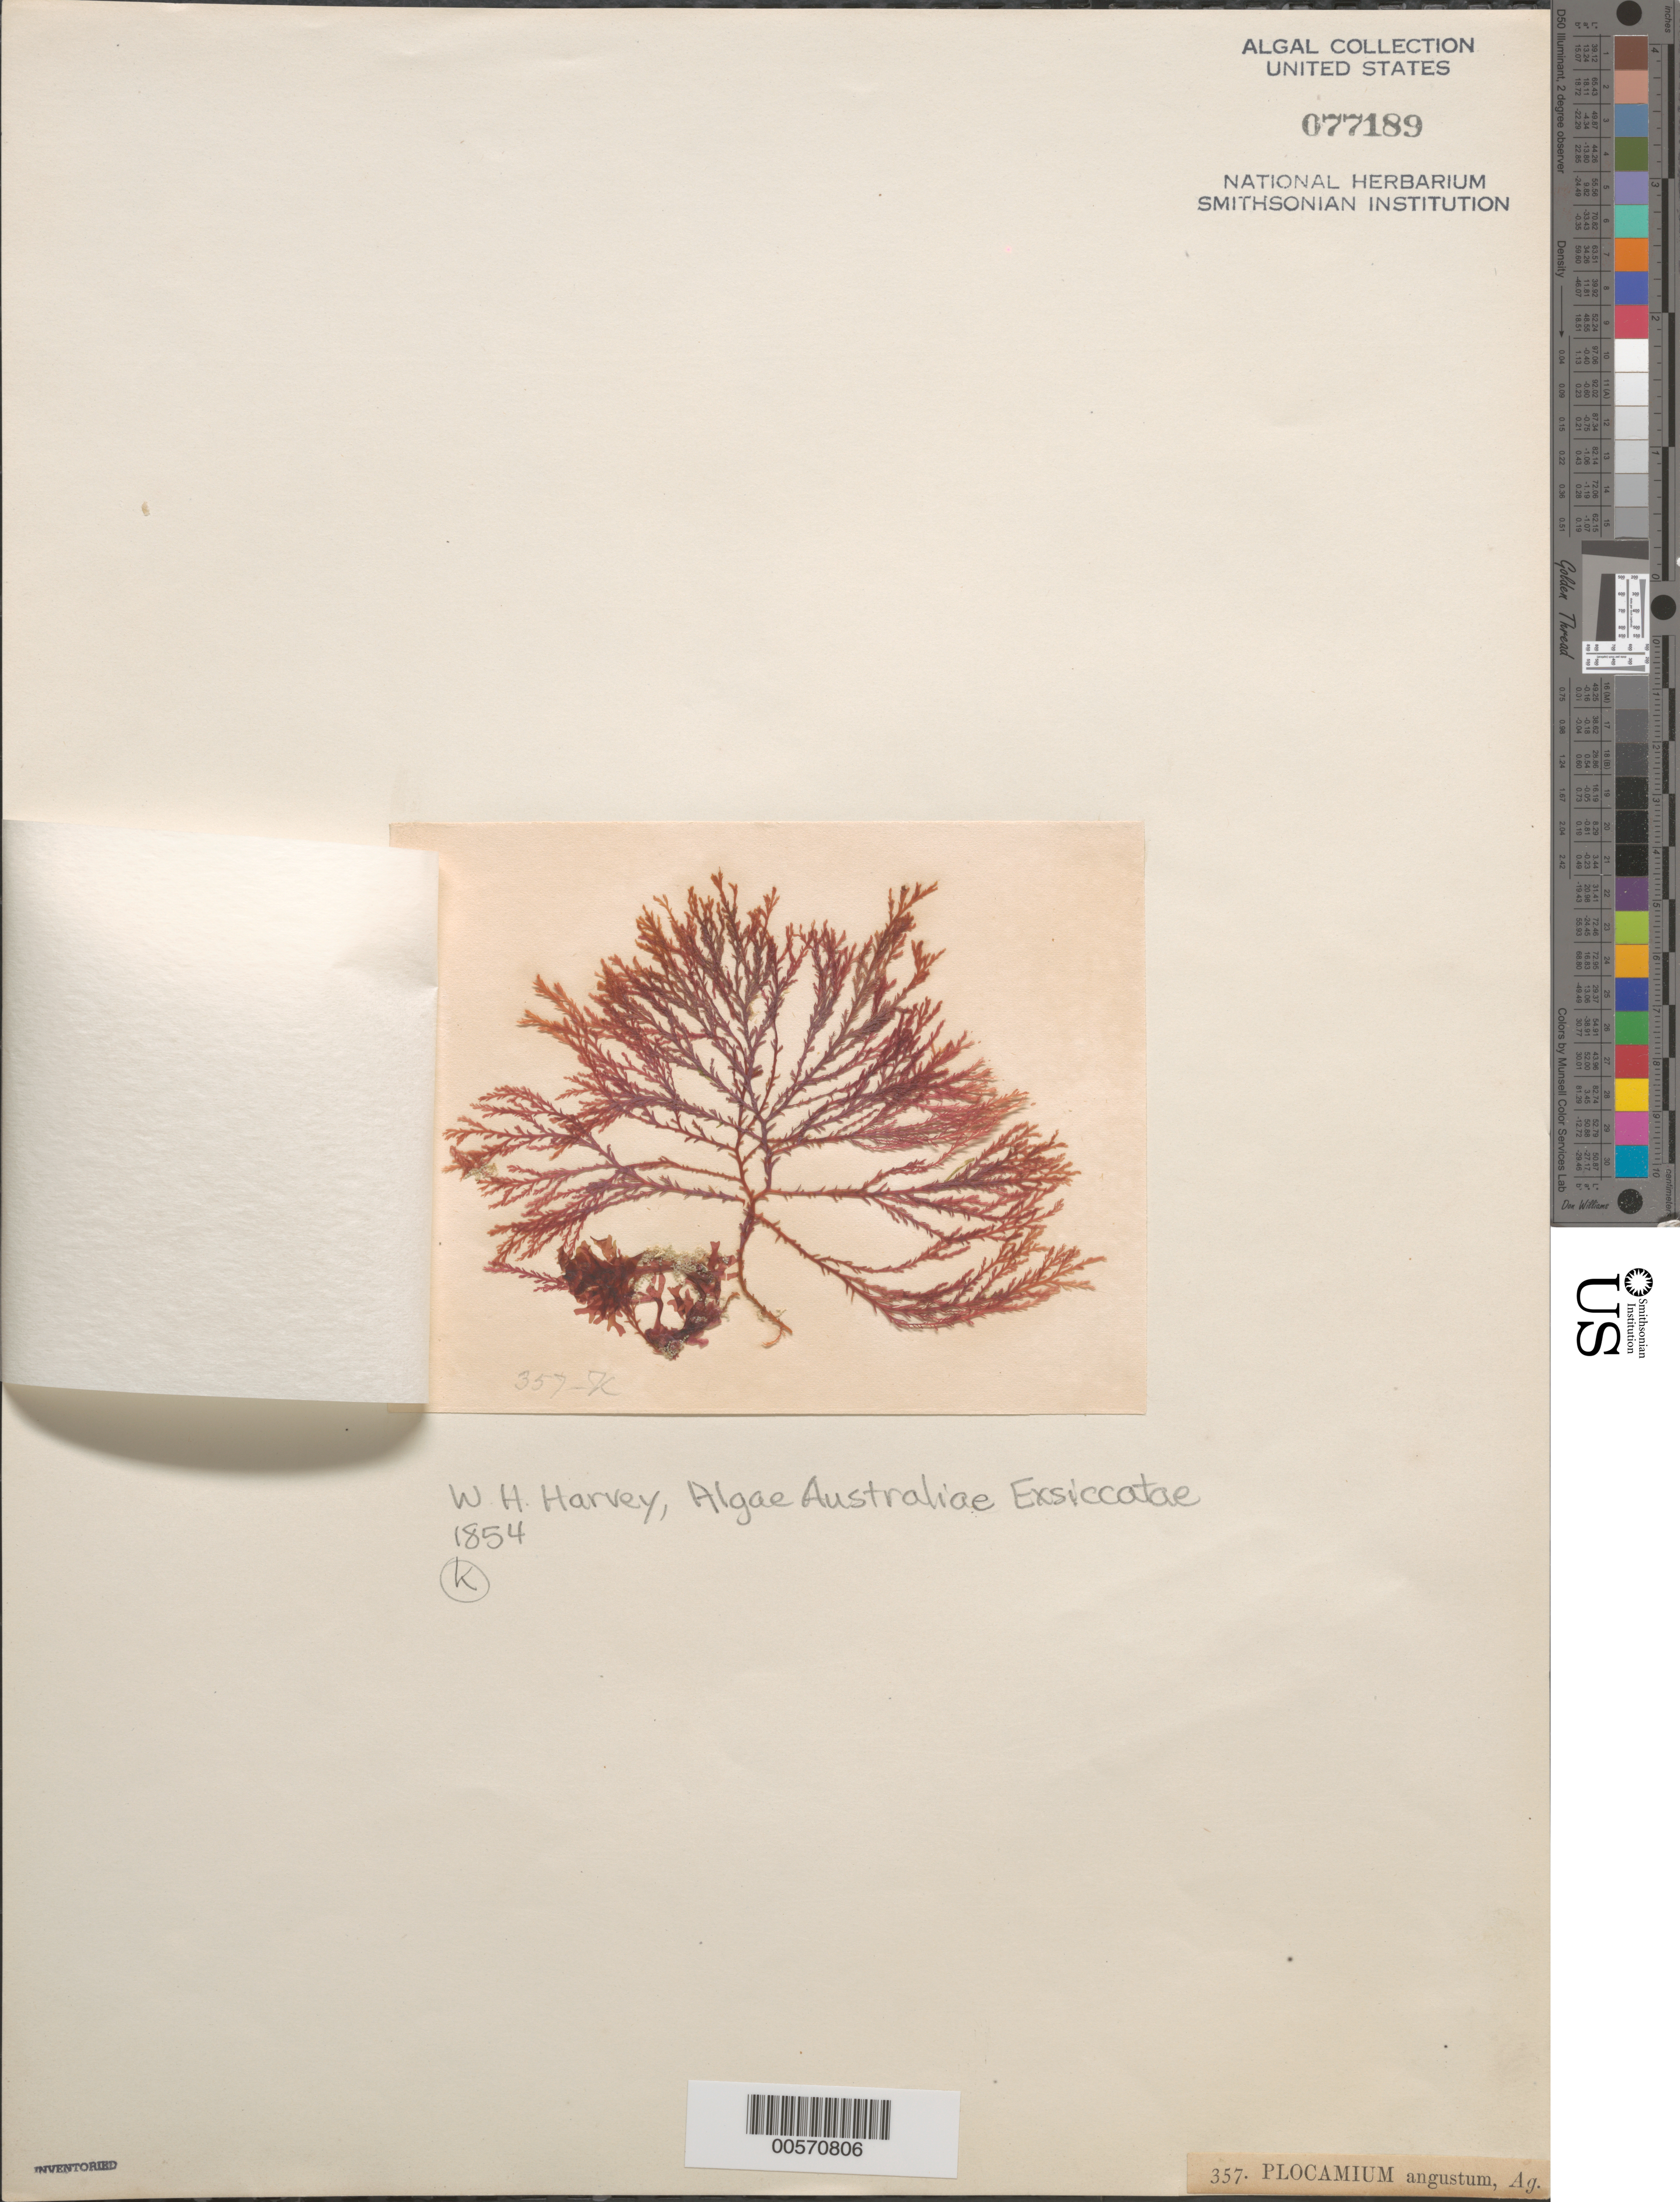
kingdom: Plantae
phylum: Rhodophyta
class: Florideophyceae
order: Plocamiales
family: Plocamiaceae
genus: Plocamium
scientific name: Plocamium angustum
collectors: W. Harvey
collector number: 357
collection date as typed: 1854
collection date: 1854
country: Australia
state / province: Western Australia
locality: Princess Royal Harbor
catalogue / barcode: US 77189